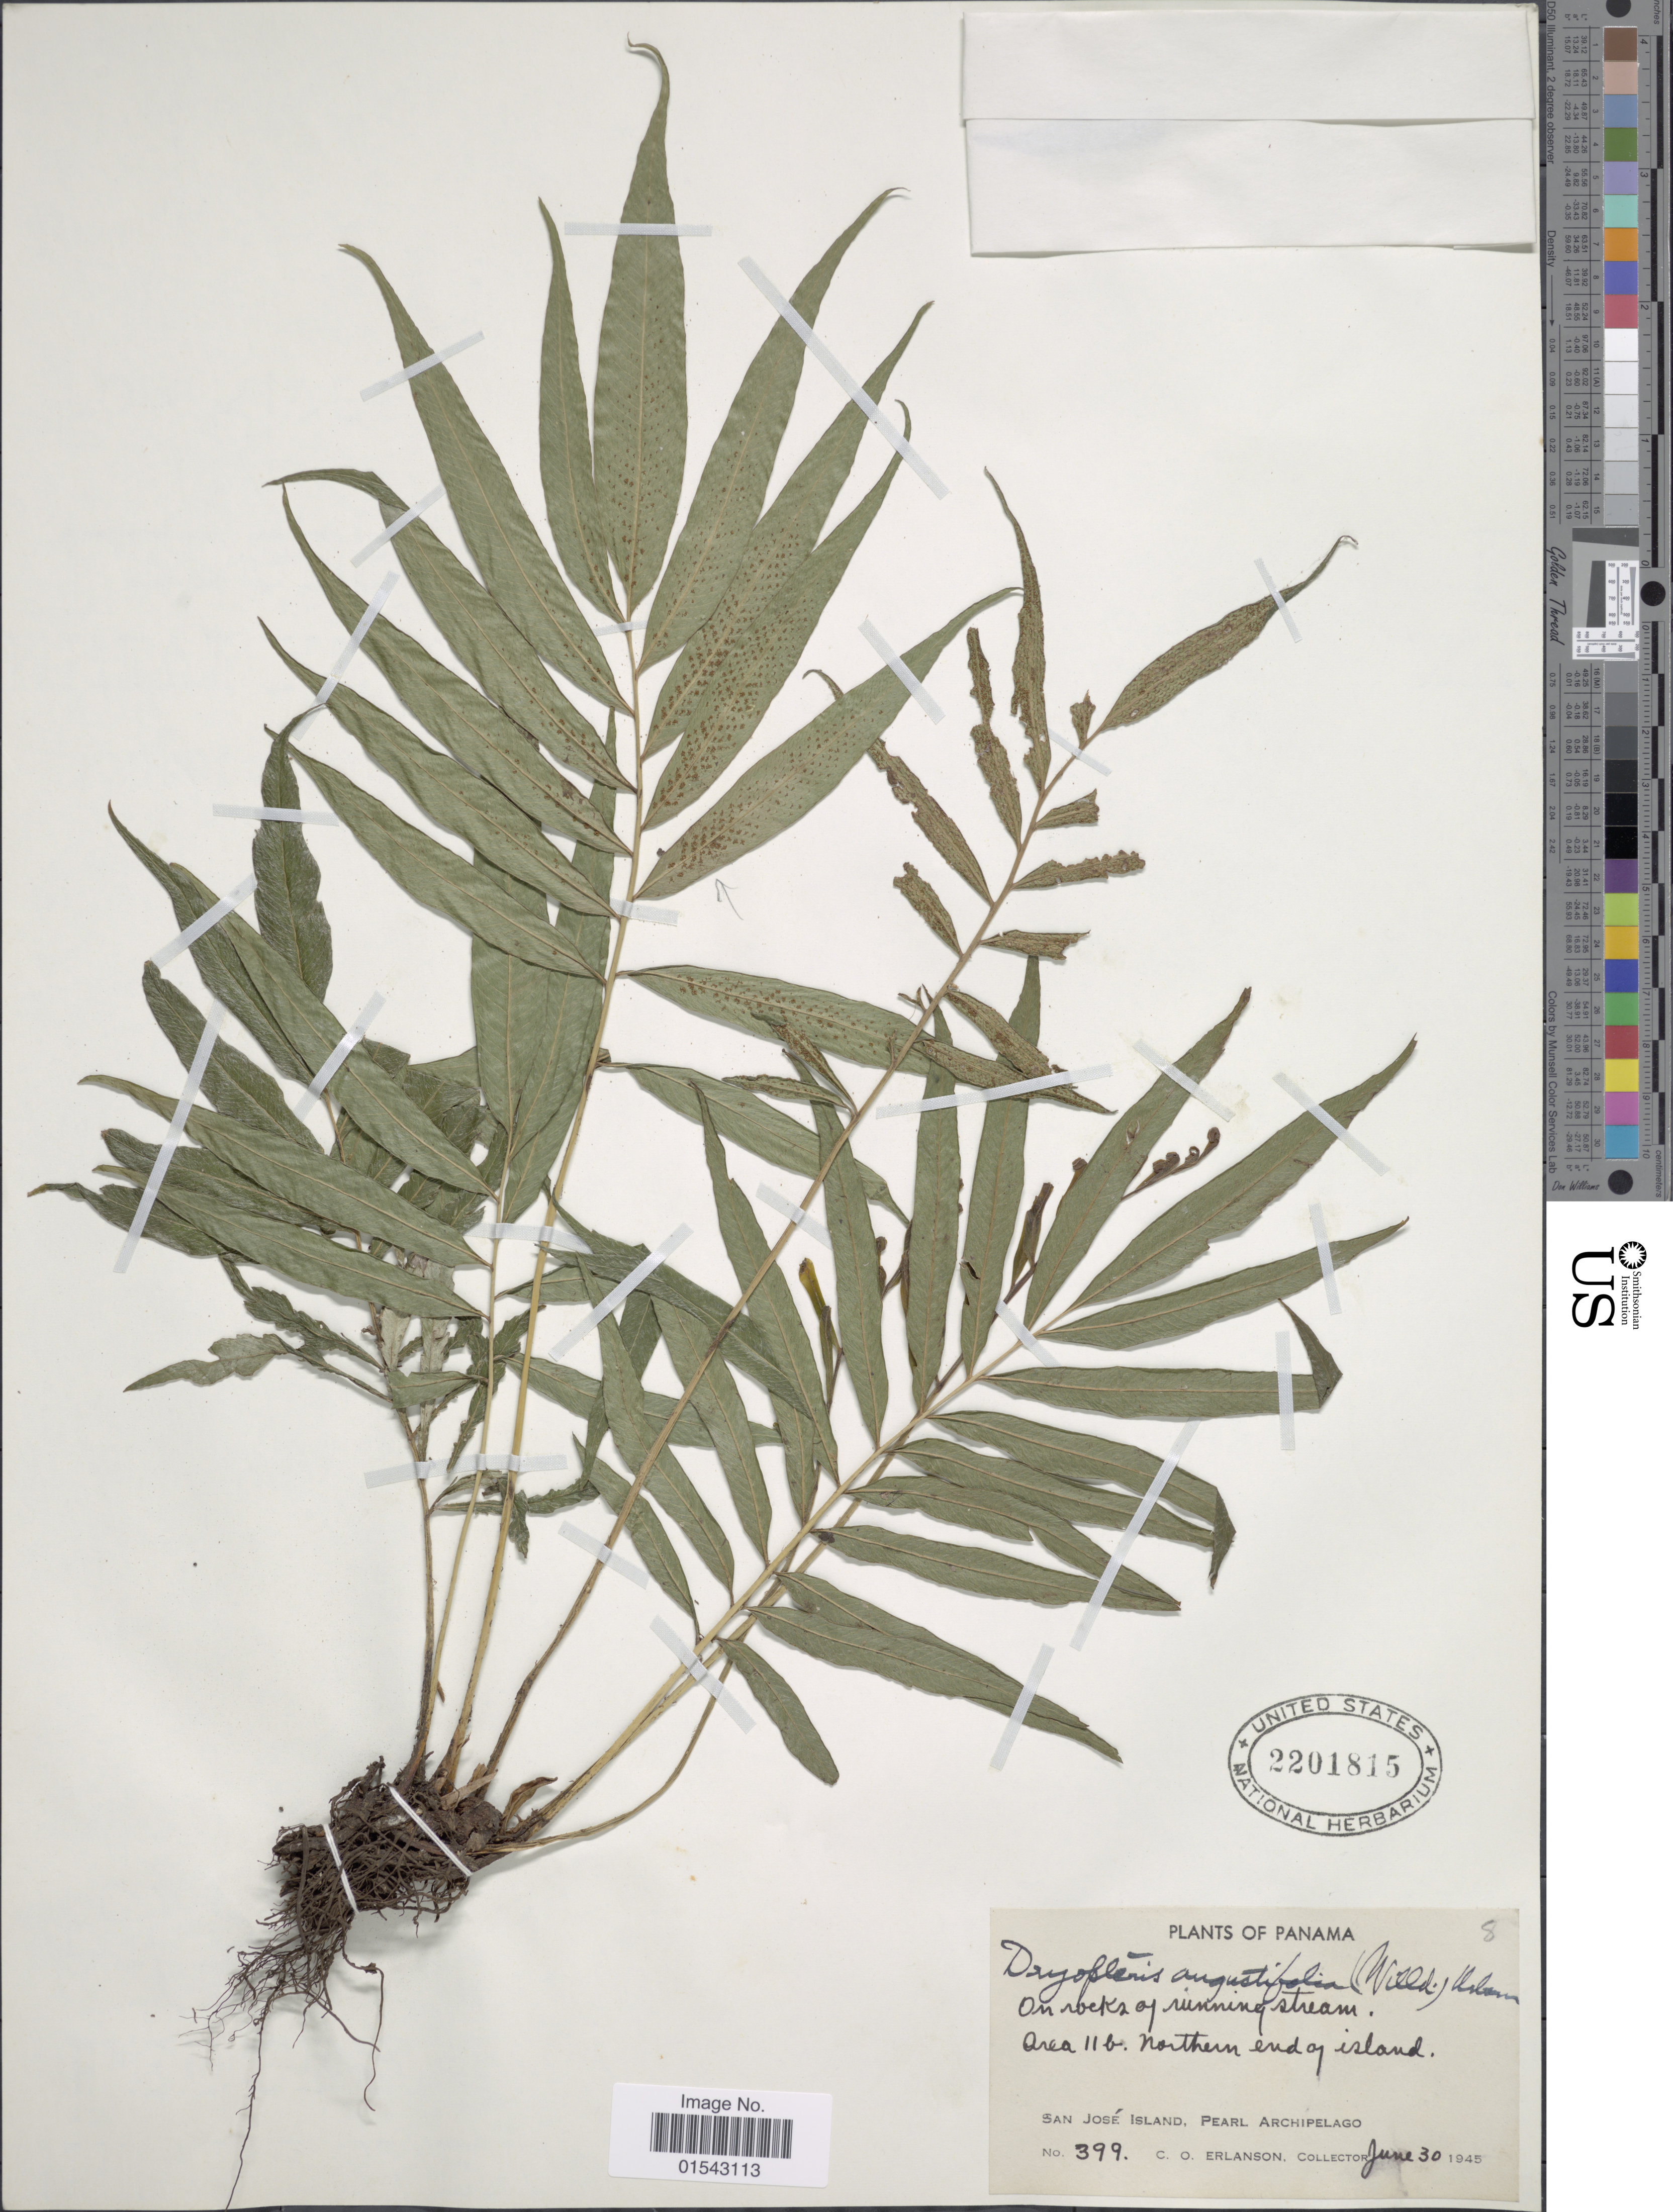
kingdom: Plantae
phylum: Tracheophyta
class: Polypodiopsida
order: Polypodiales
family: Thelypteridaceae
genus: Meniscium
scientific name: Meniscium angustifolium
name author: Willd.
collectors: C. O. Erlanson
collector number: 399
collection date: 1945-06-30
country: Panama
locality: Panama, San Jose Island, Pearl Archipelago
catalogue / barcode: US 2201815